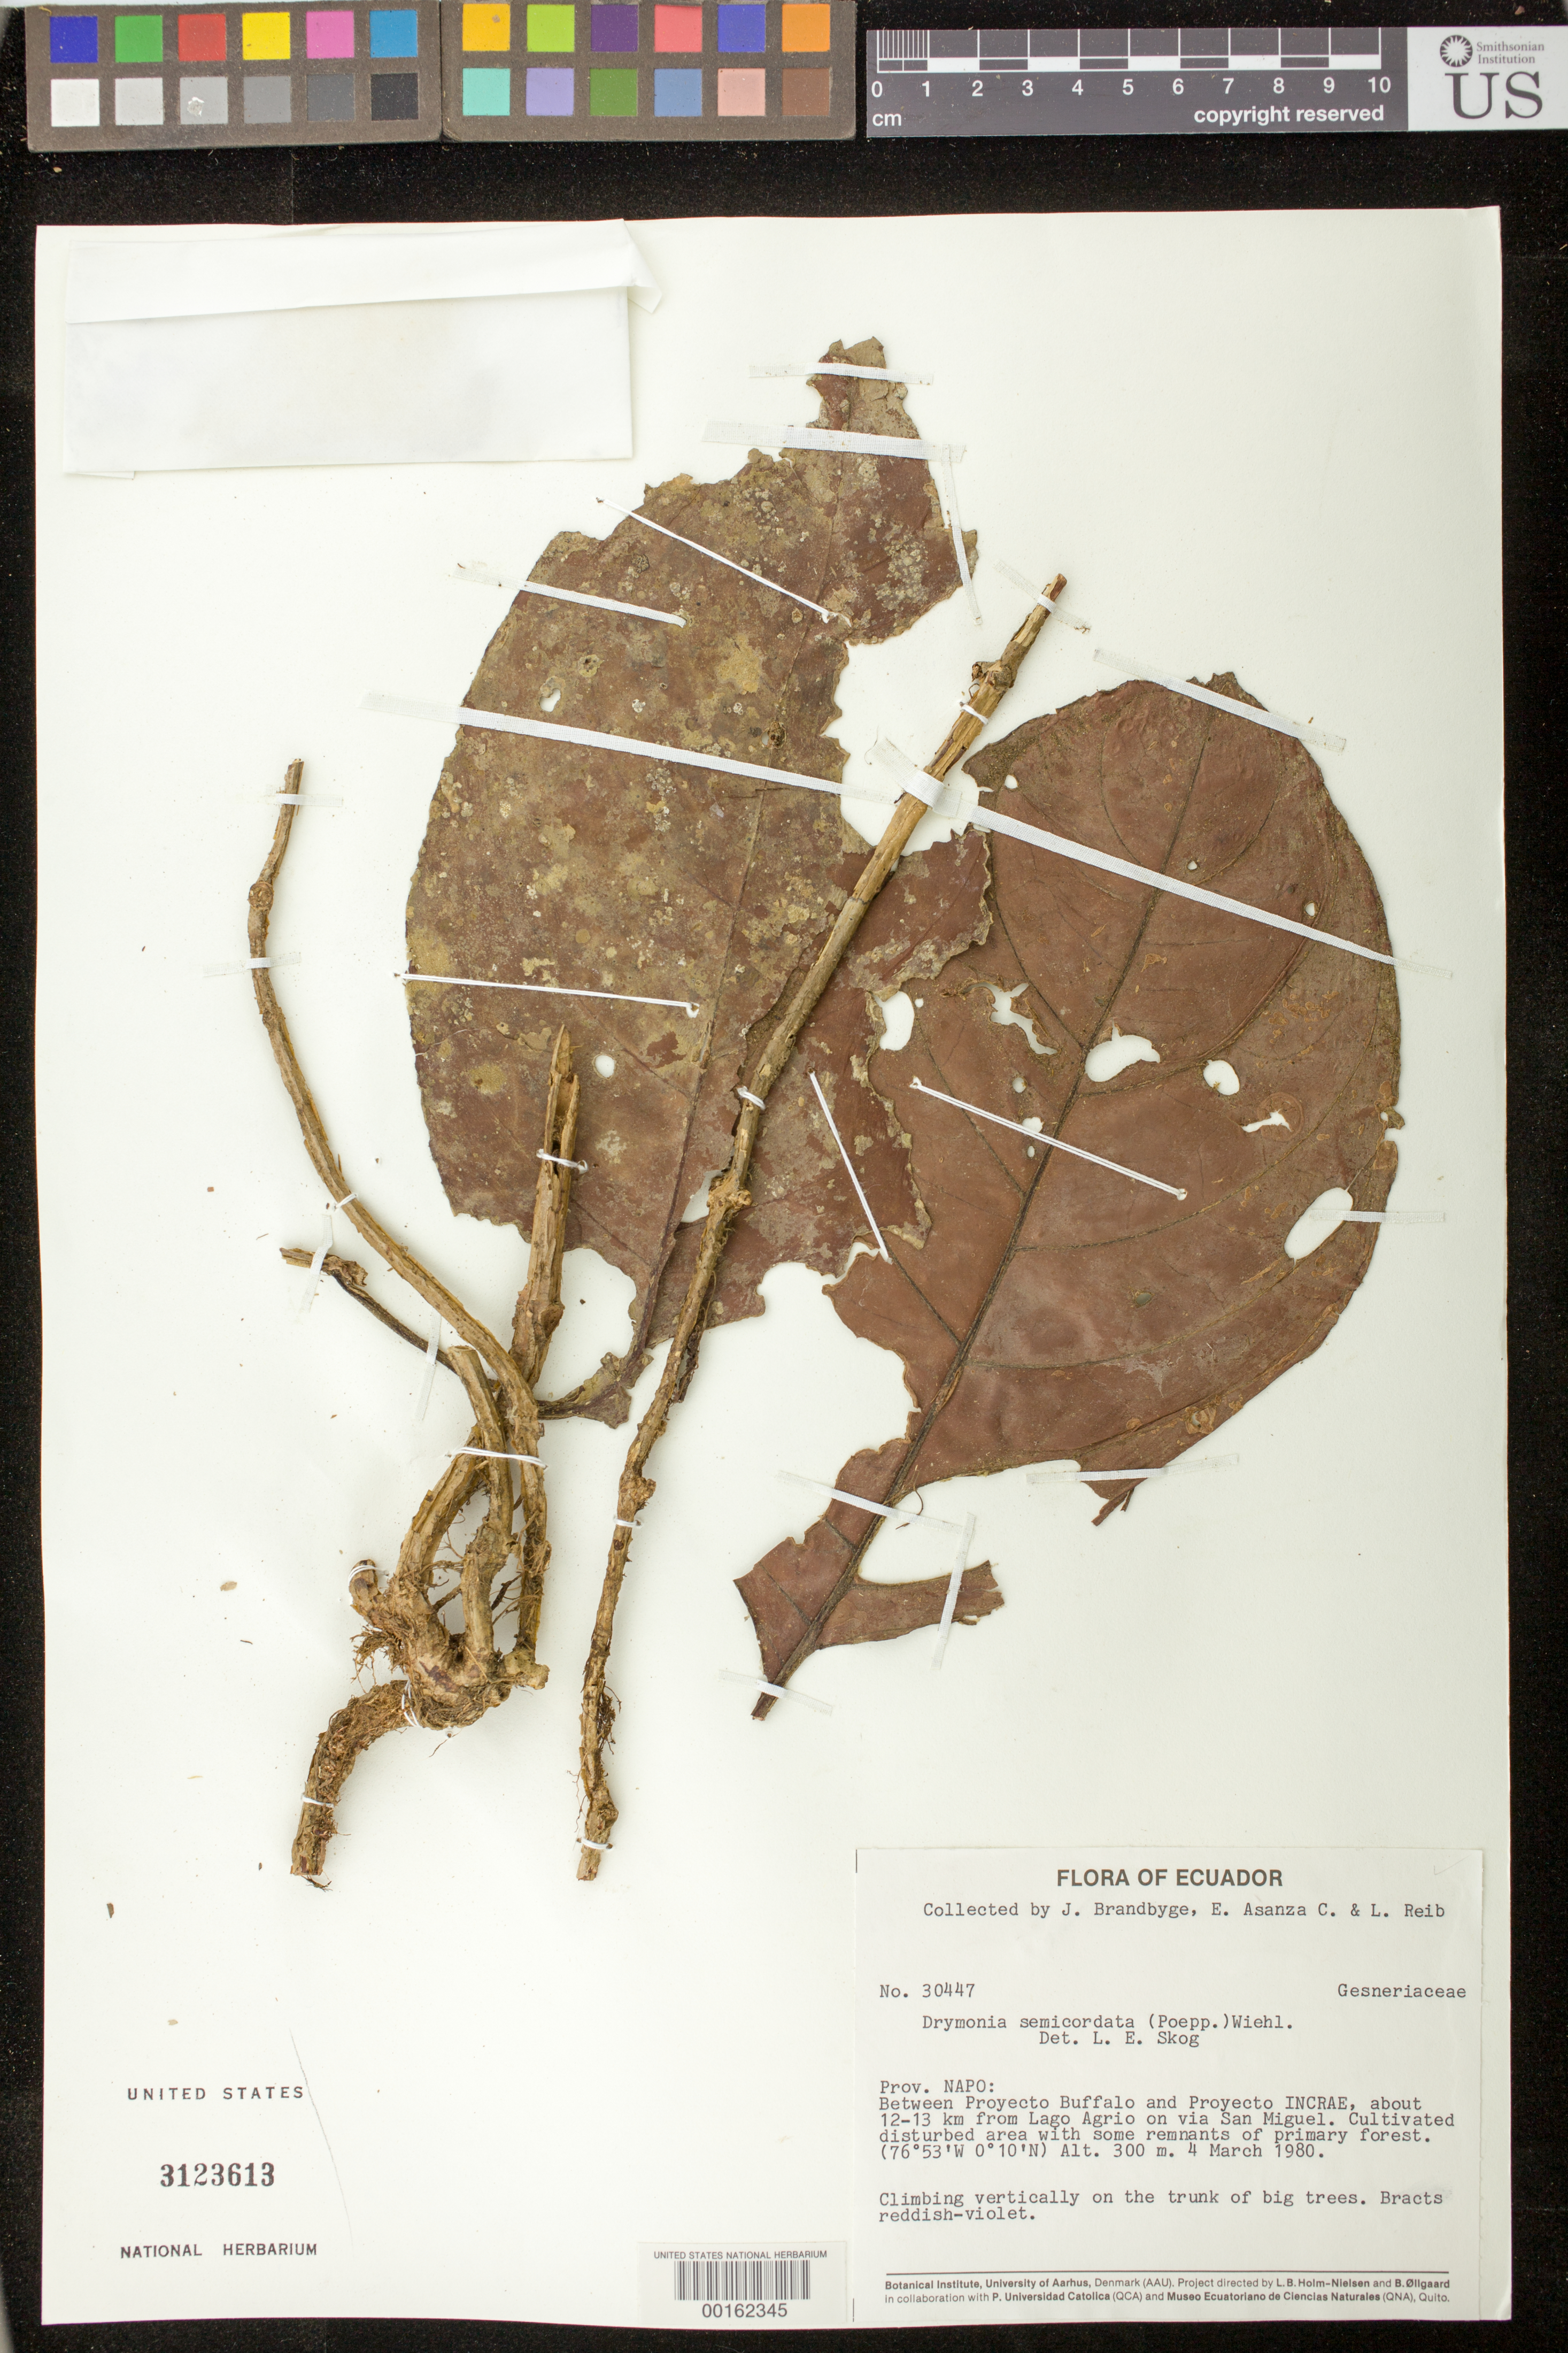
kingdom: Plantae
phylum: Tracheophyta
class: Magnoliopsida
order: Lamiales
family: Gesneriaceae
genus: Drymonia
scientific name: Drymonia semicordata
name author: (Poepp.) Wiehler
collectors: J. Brandbyge & et al.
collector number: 30447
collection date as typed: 04 Mar 1980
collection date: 1980-03-04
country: Ecuador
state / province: Napo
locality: Between Proyecto Buffalo and Proyecto Incrae, about 12-13 km from Lago Agrio on via San Miguel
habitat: Cultivated disturbed area with some remnants of primary forest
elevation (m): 300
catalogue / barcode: US 3123613